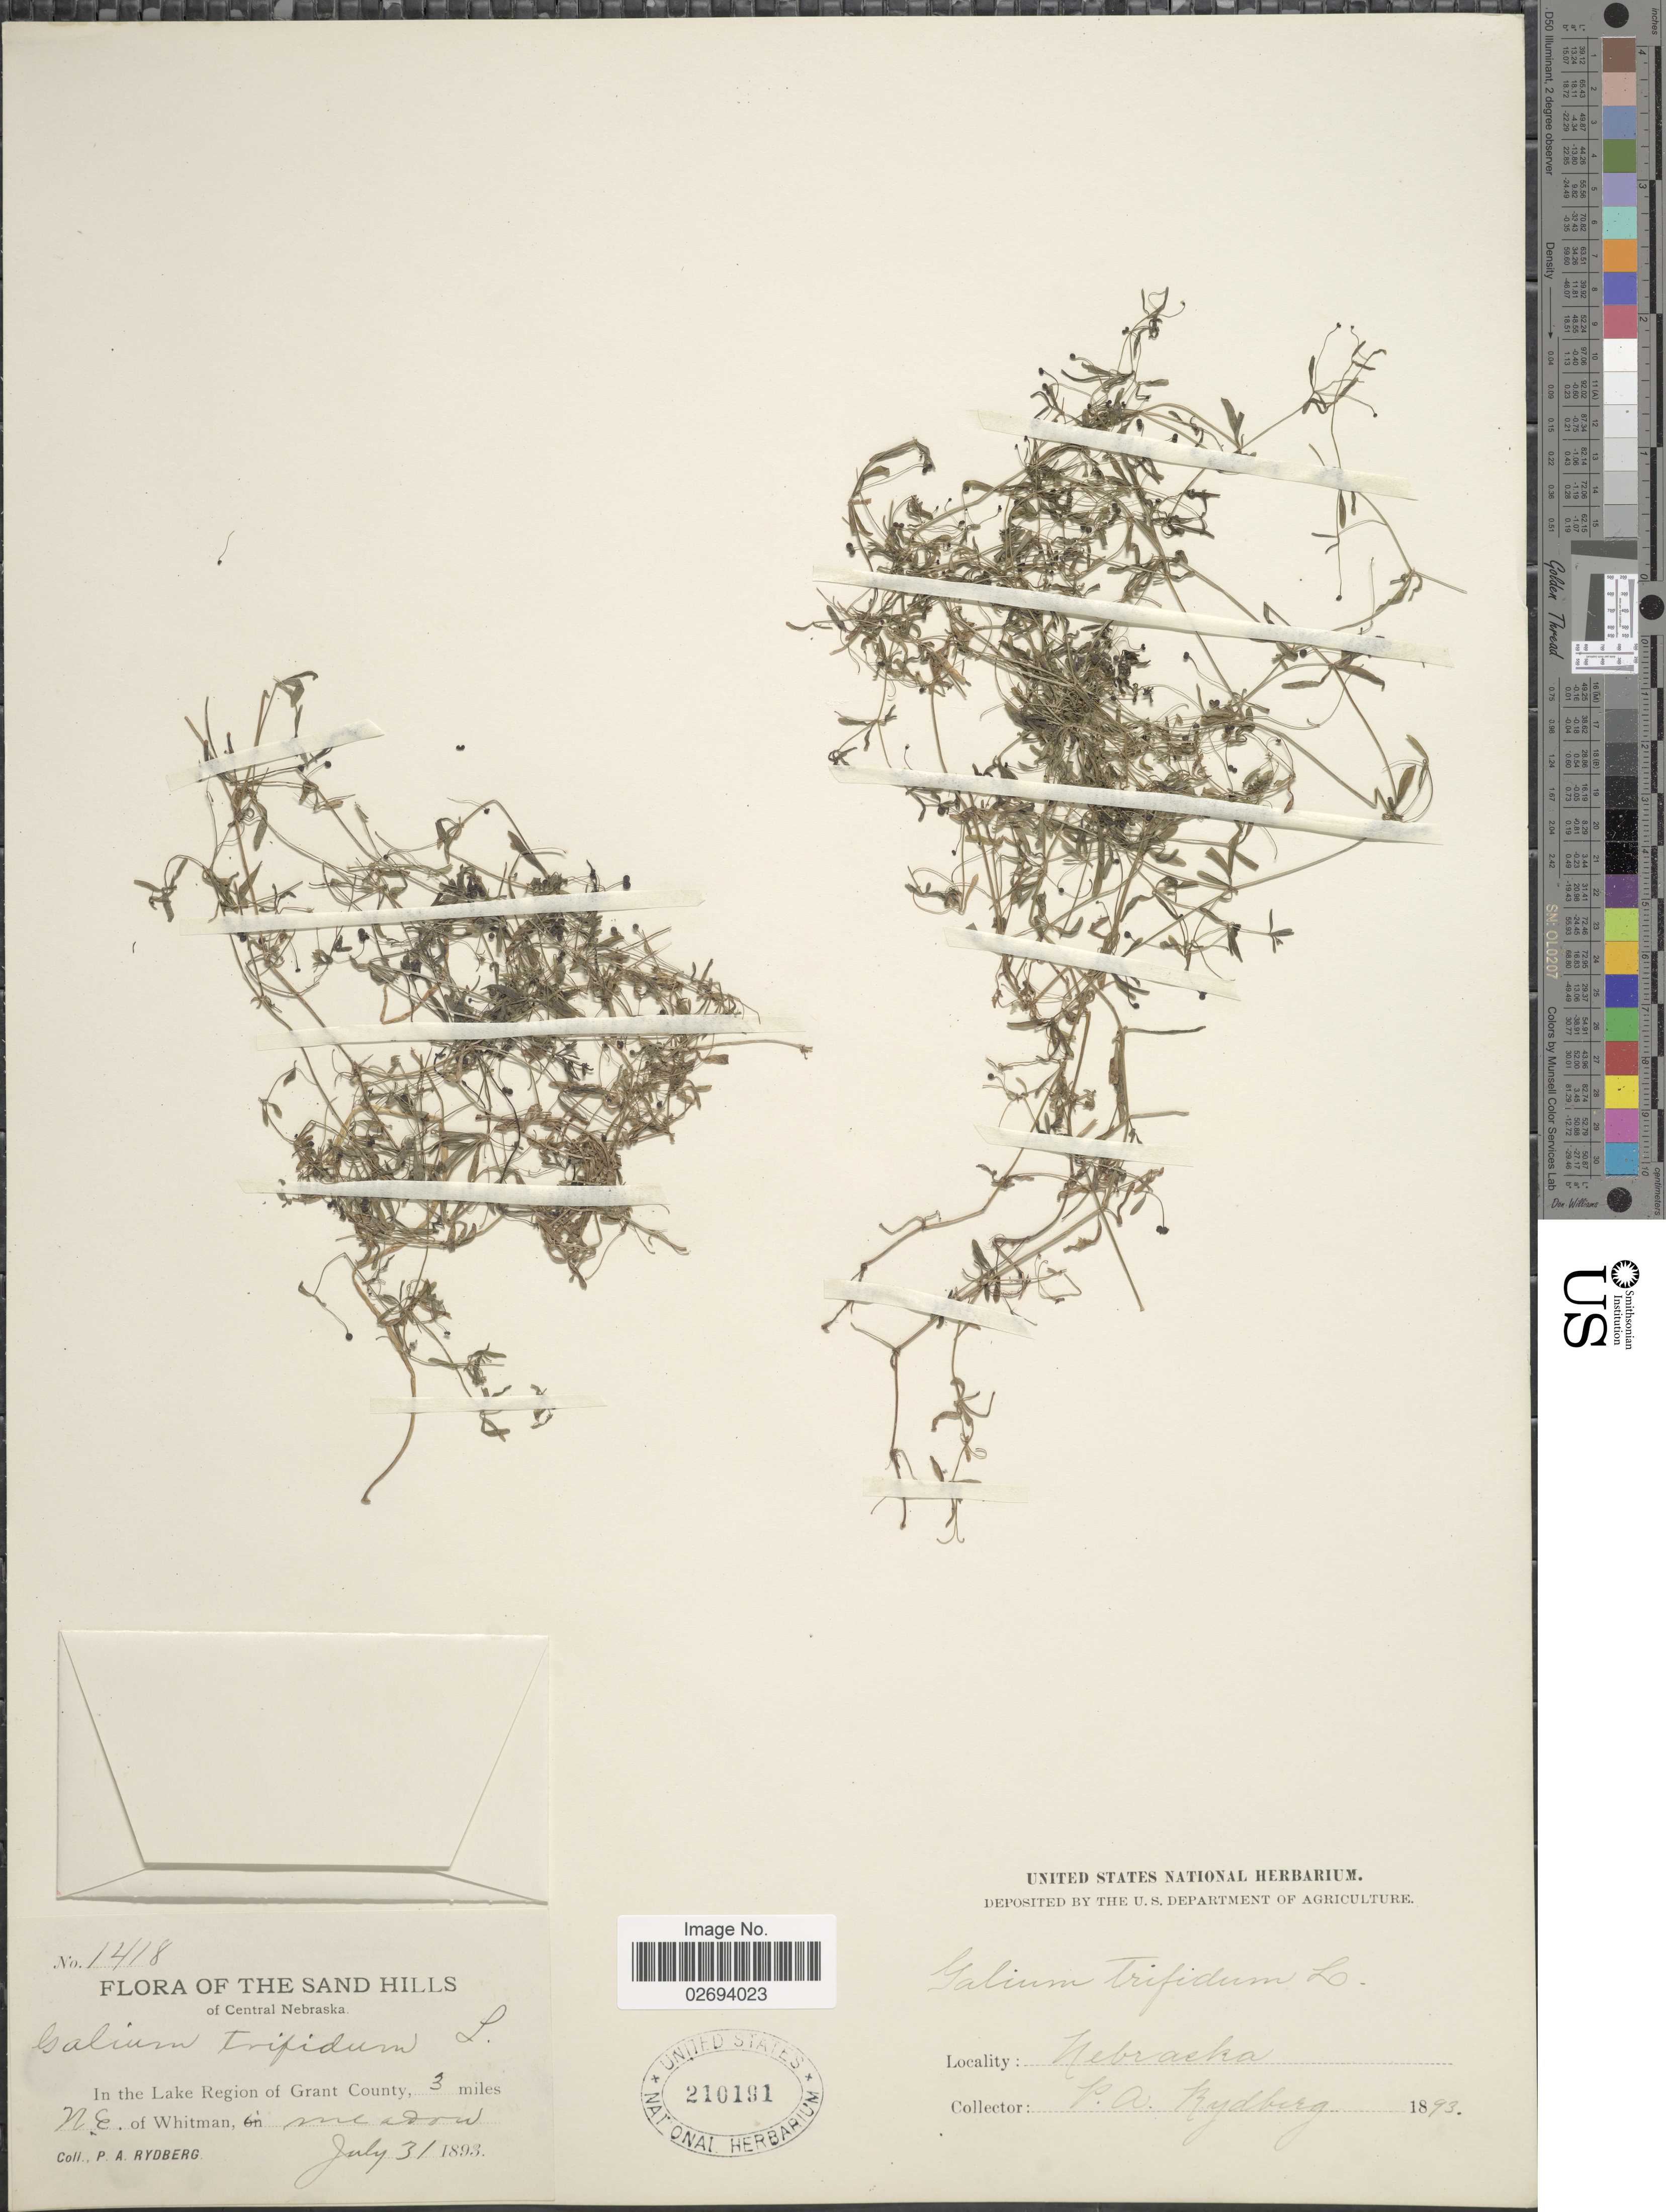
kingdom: Plantae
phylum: Tracheophyta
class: Magnoliopsida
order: Gentianales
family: Rubiaceae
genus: Galium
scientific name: Galium trifidum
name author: L.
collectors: P. A. Rydberg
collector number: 1418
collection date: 1893-07-31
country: United States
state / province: Nebraska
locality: Sand Hills of Central Nebraska. In the Lake Region of Grant County, 3 miles N.E. of Whitman, meadow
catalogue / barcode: US 210191